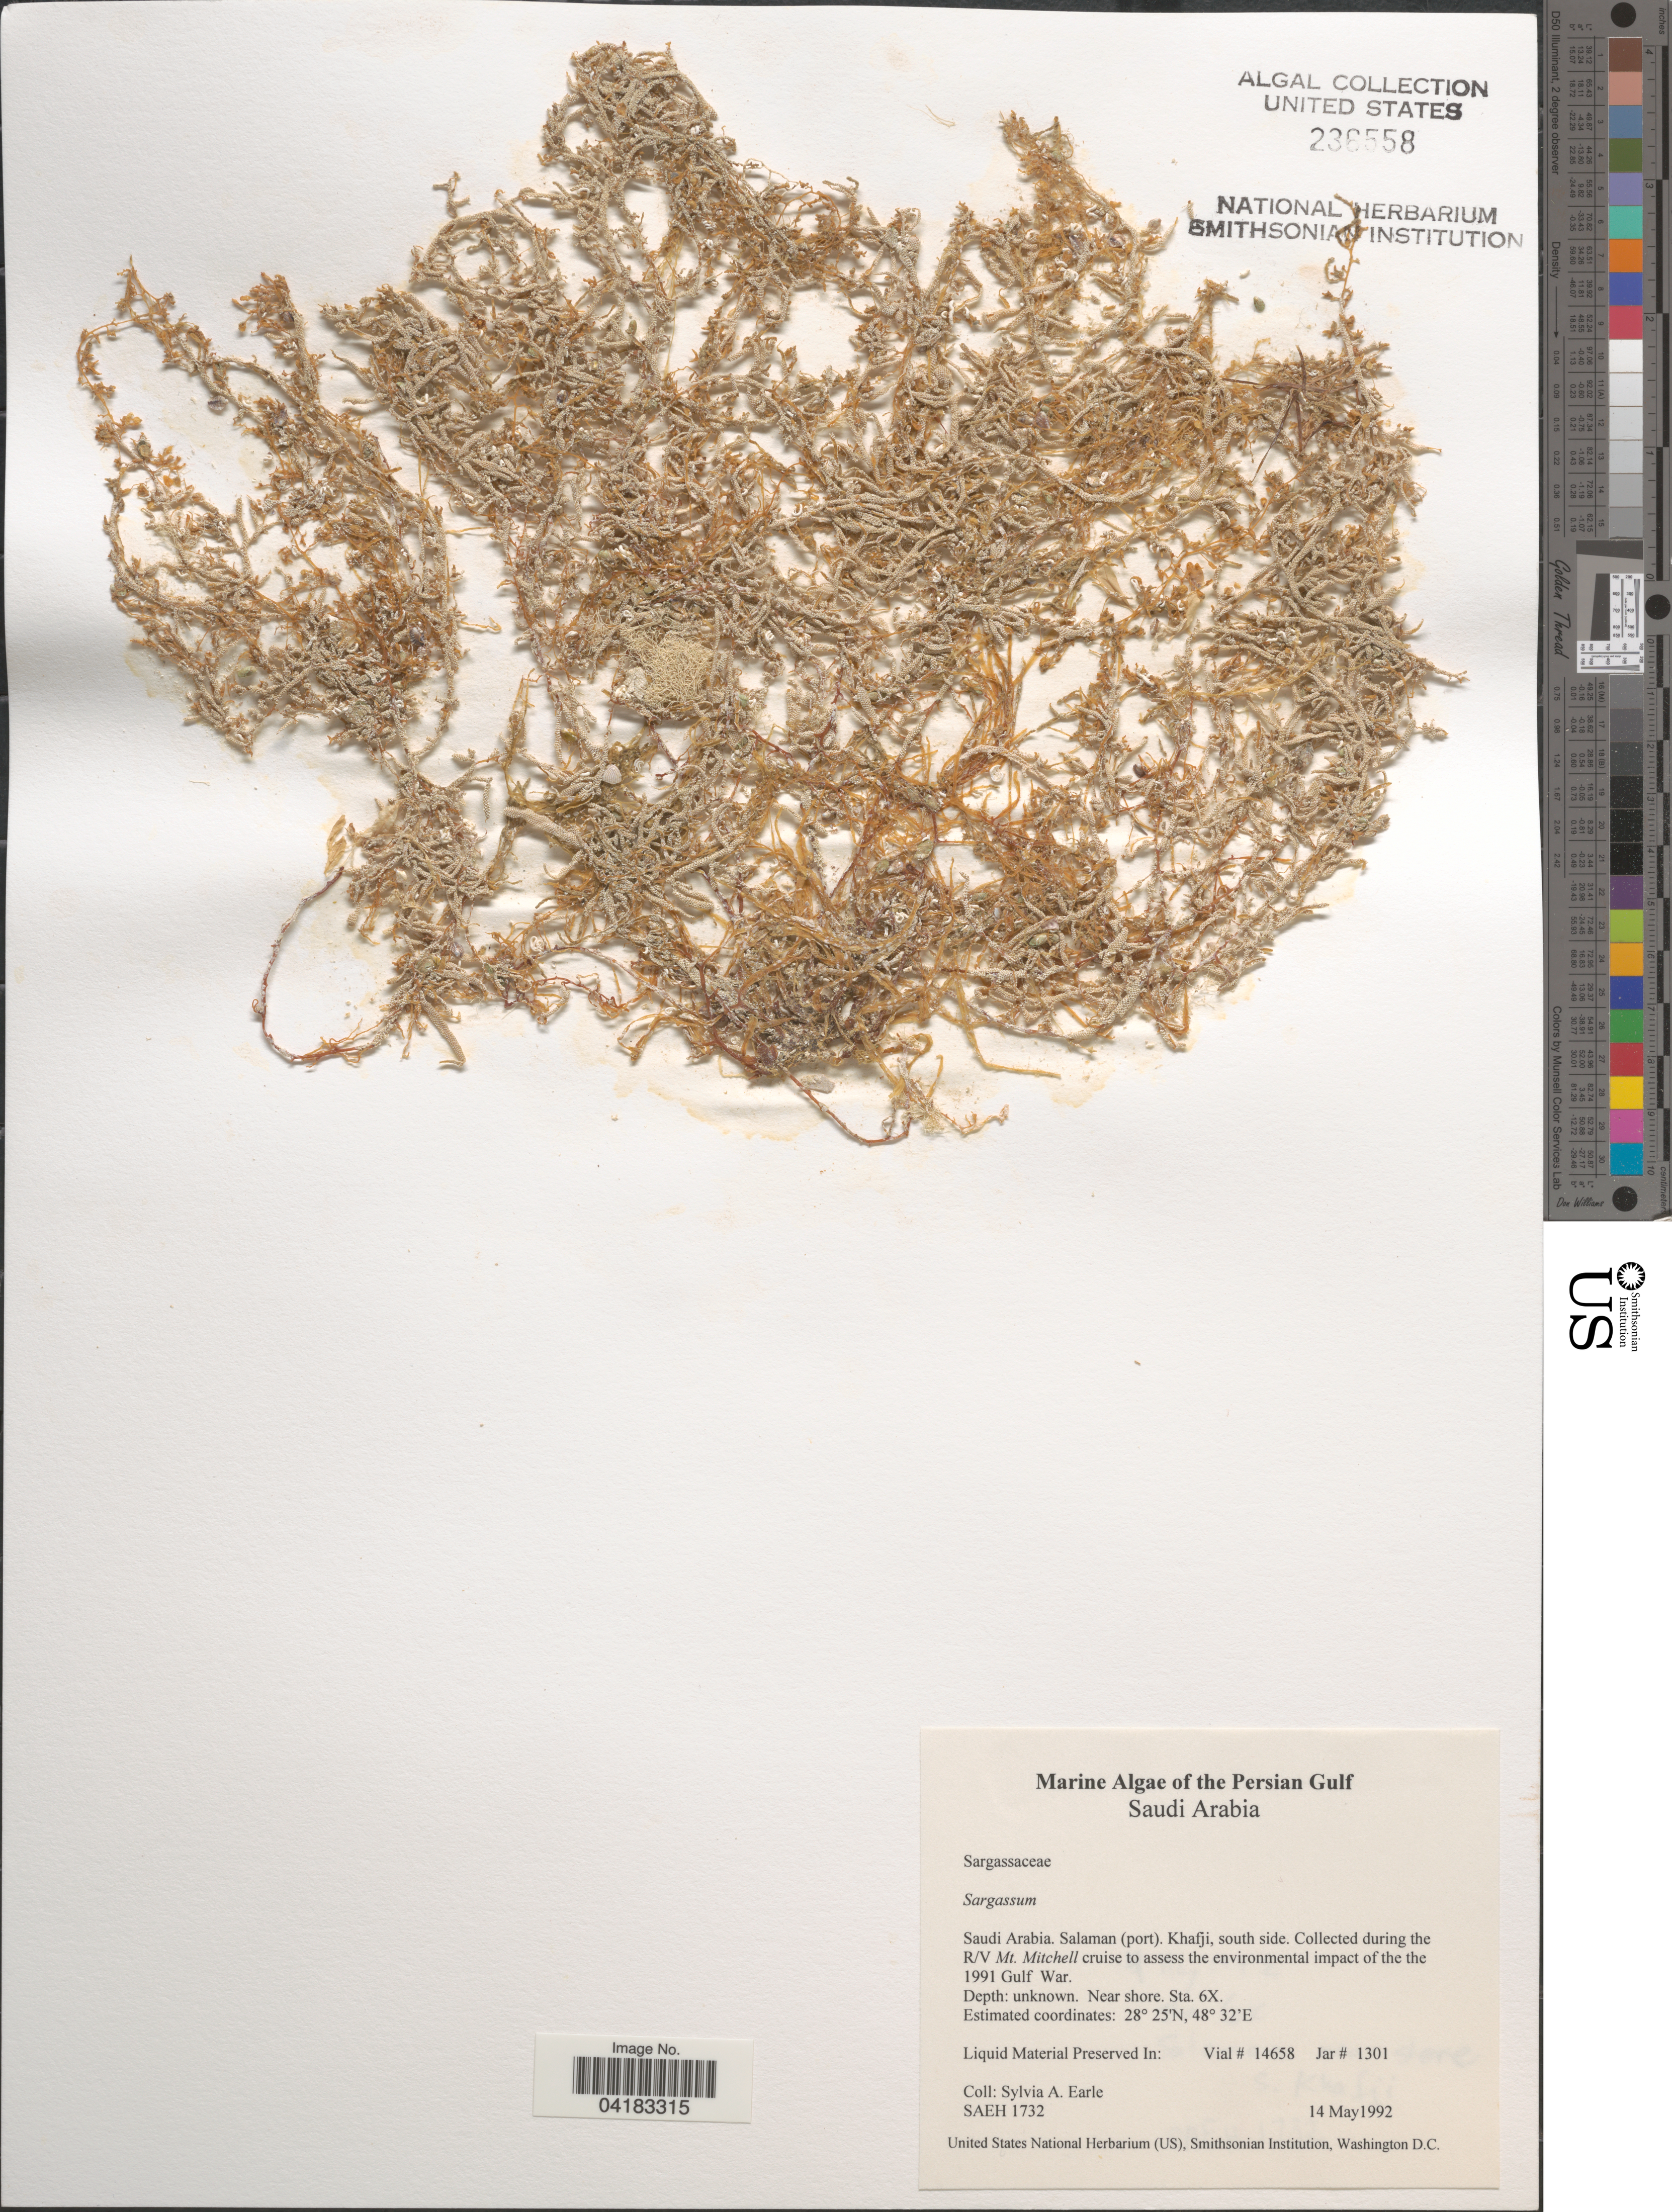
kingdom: Chromista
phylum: Ochrophyta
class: Phaeophyceae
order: Fucales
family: Sargassaceae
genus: Sargassum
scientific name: Sargassum sp.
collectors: S. A. Earle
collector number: SAEH1732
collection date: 1992-05-14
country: Saudi Arabia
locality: Persian Gulf. Salaman (port). Khafji, south side. Collected during the R/V Mt. Mitchell cruise to assess the environmental impact of the 1991 Gulf War. Near shore. Sta 6X.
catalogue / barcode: US 236558